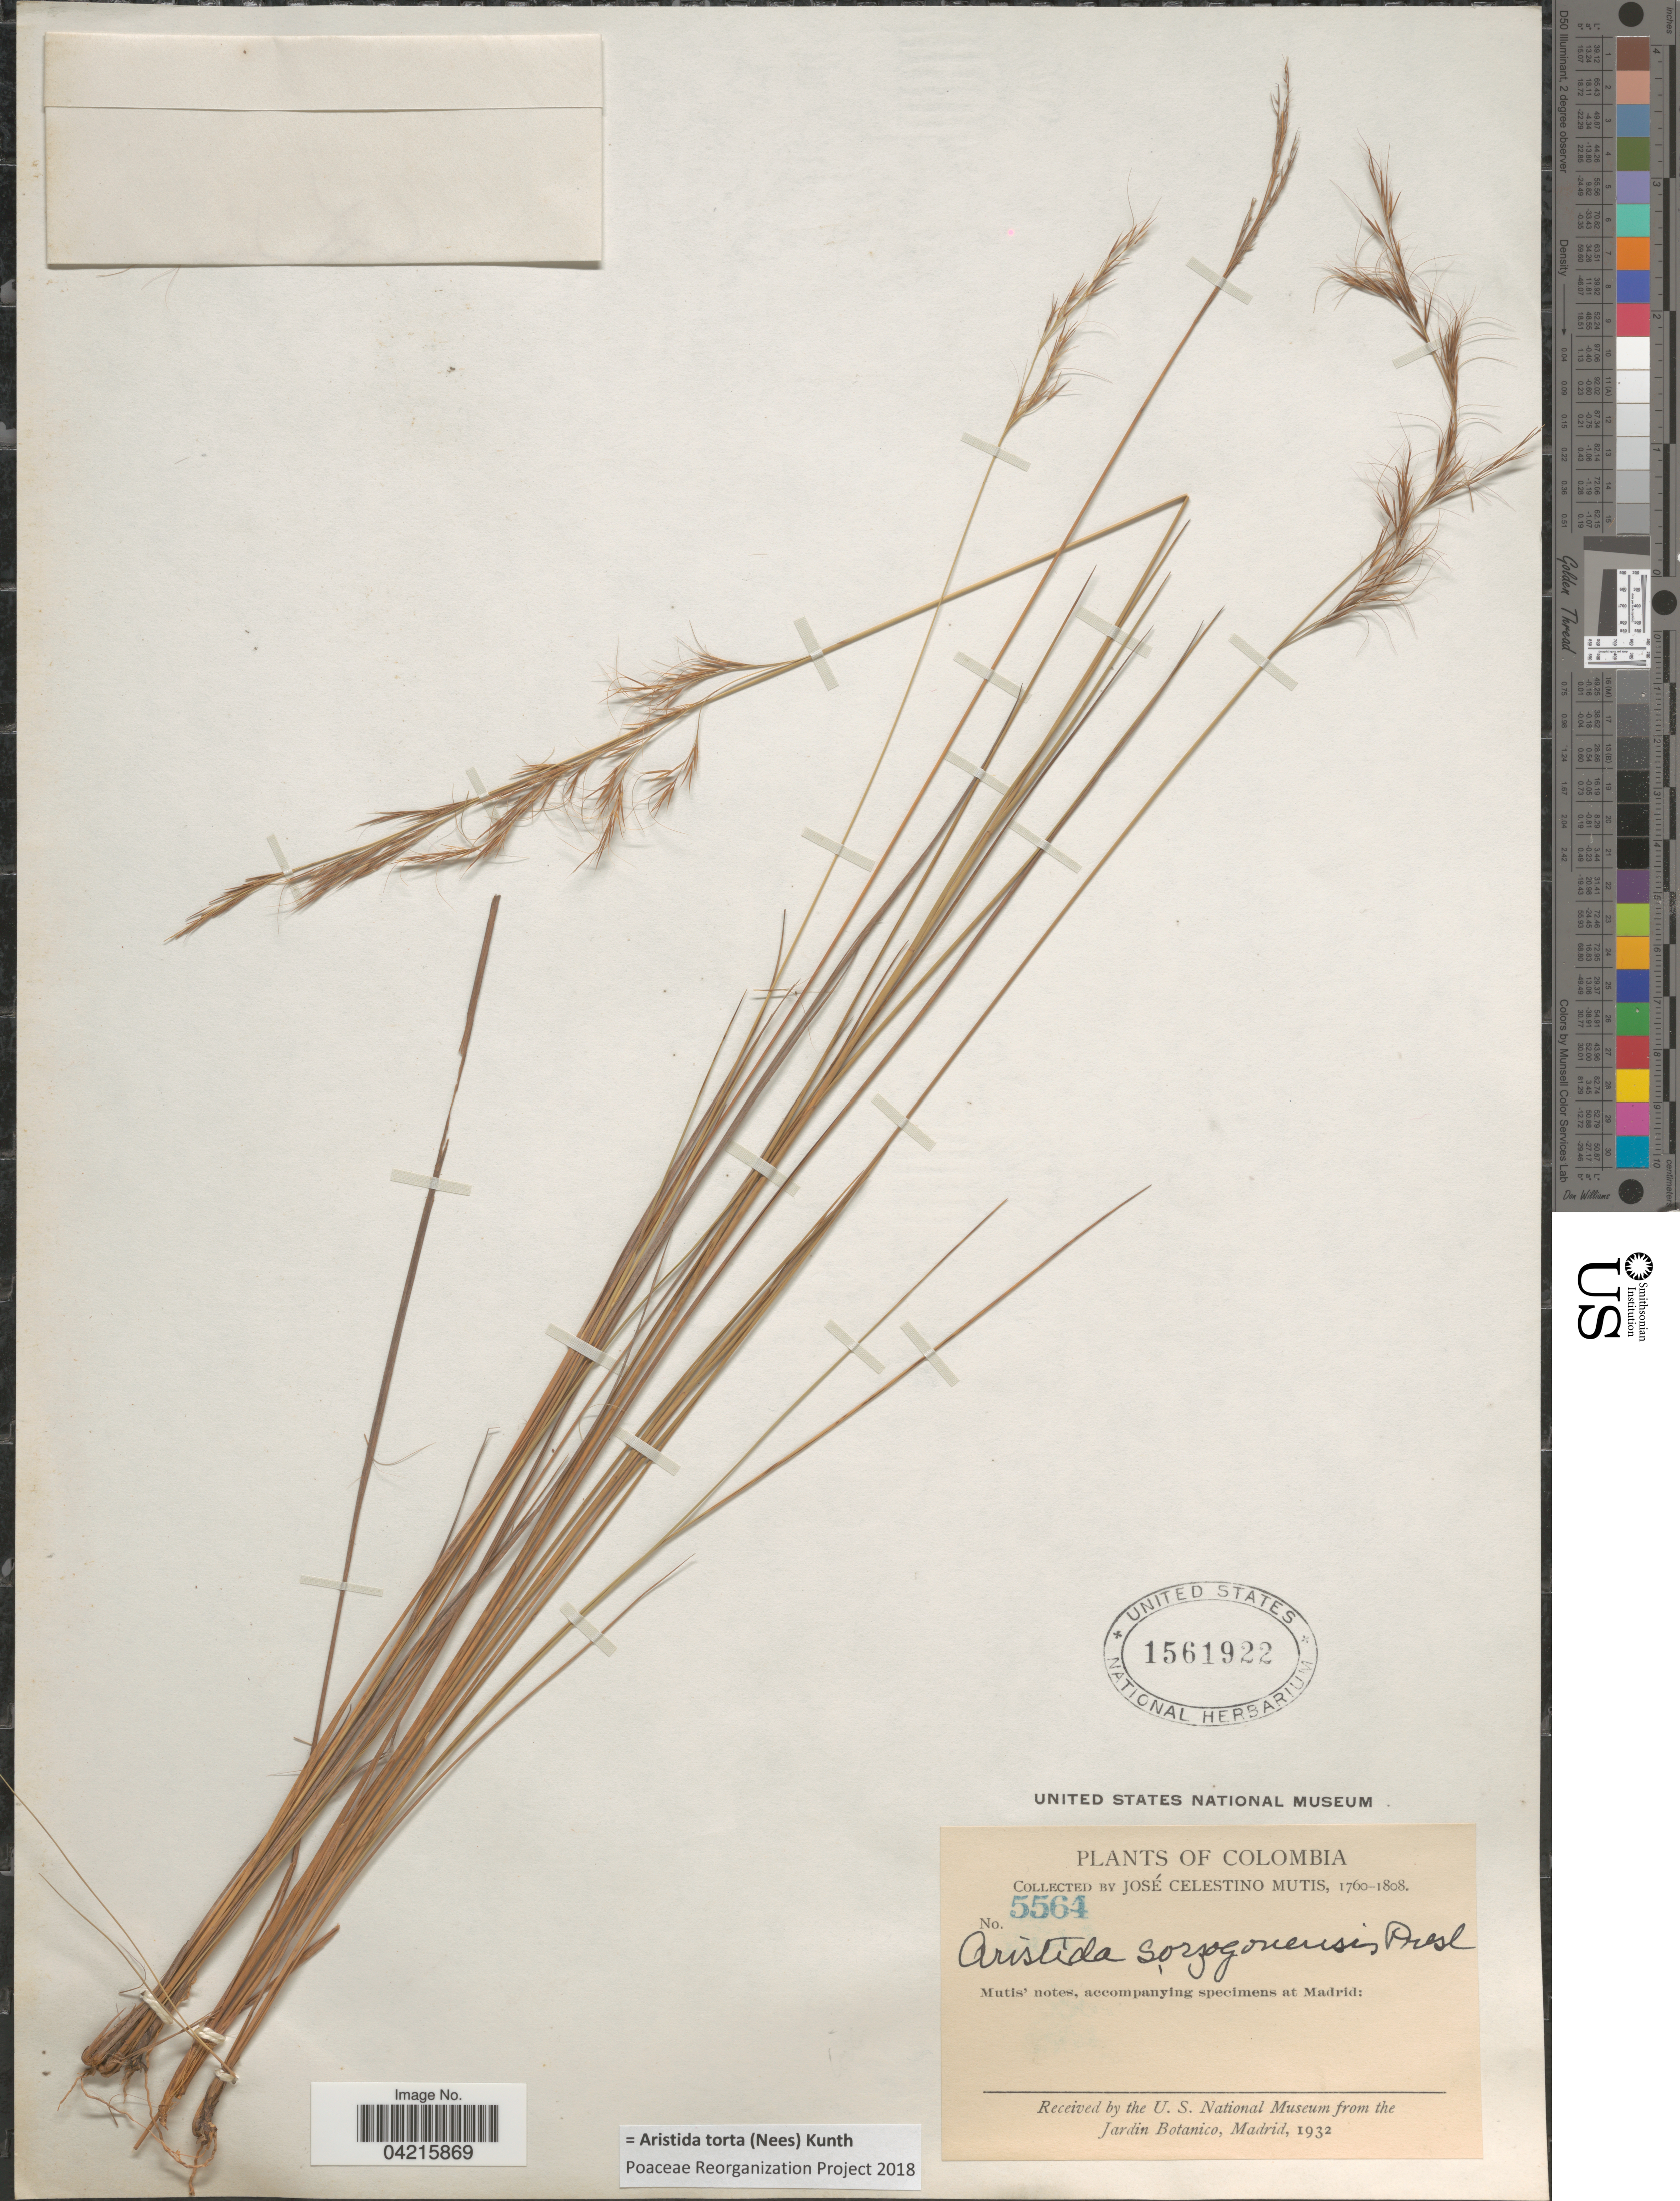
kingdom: Plantae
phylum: Tracheophyta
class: Liliopsida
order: Poales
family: Poaceae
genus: Aristida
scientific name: Aristida torta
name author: (Nees) Kunth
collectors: J. C. B. Mutis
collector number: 5564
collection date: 1760/1808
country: Colombia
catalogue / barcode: US 1561922